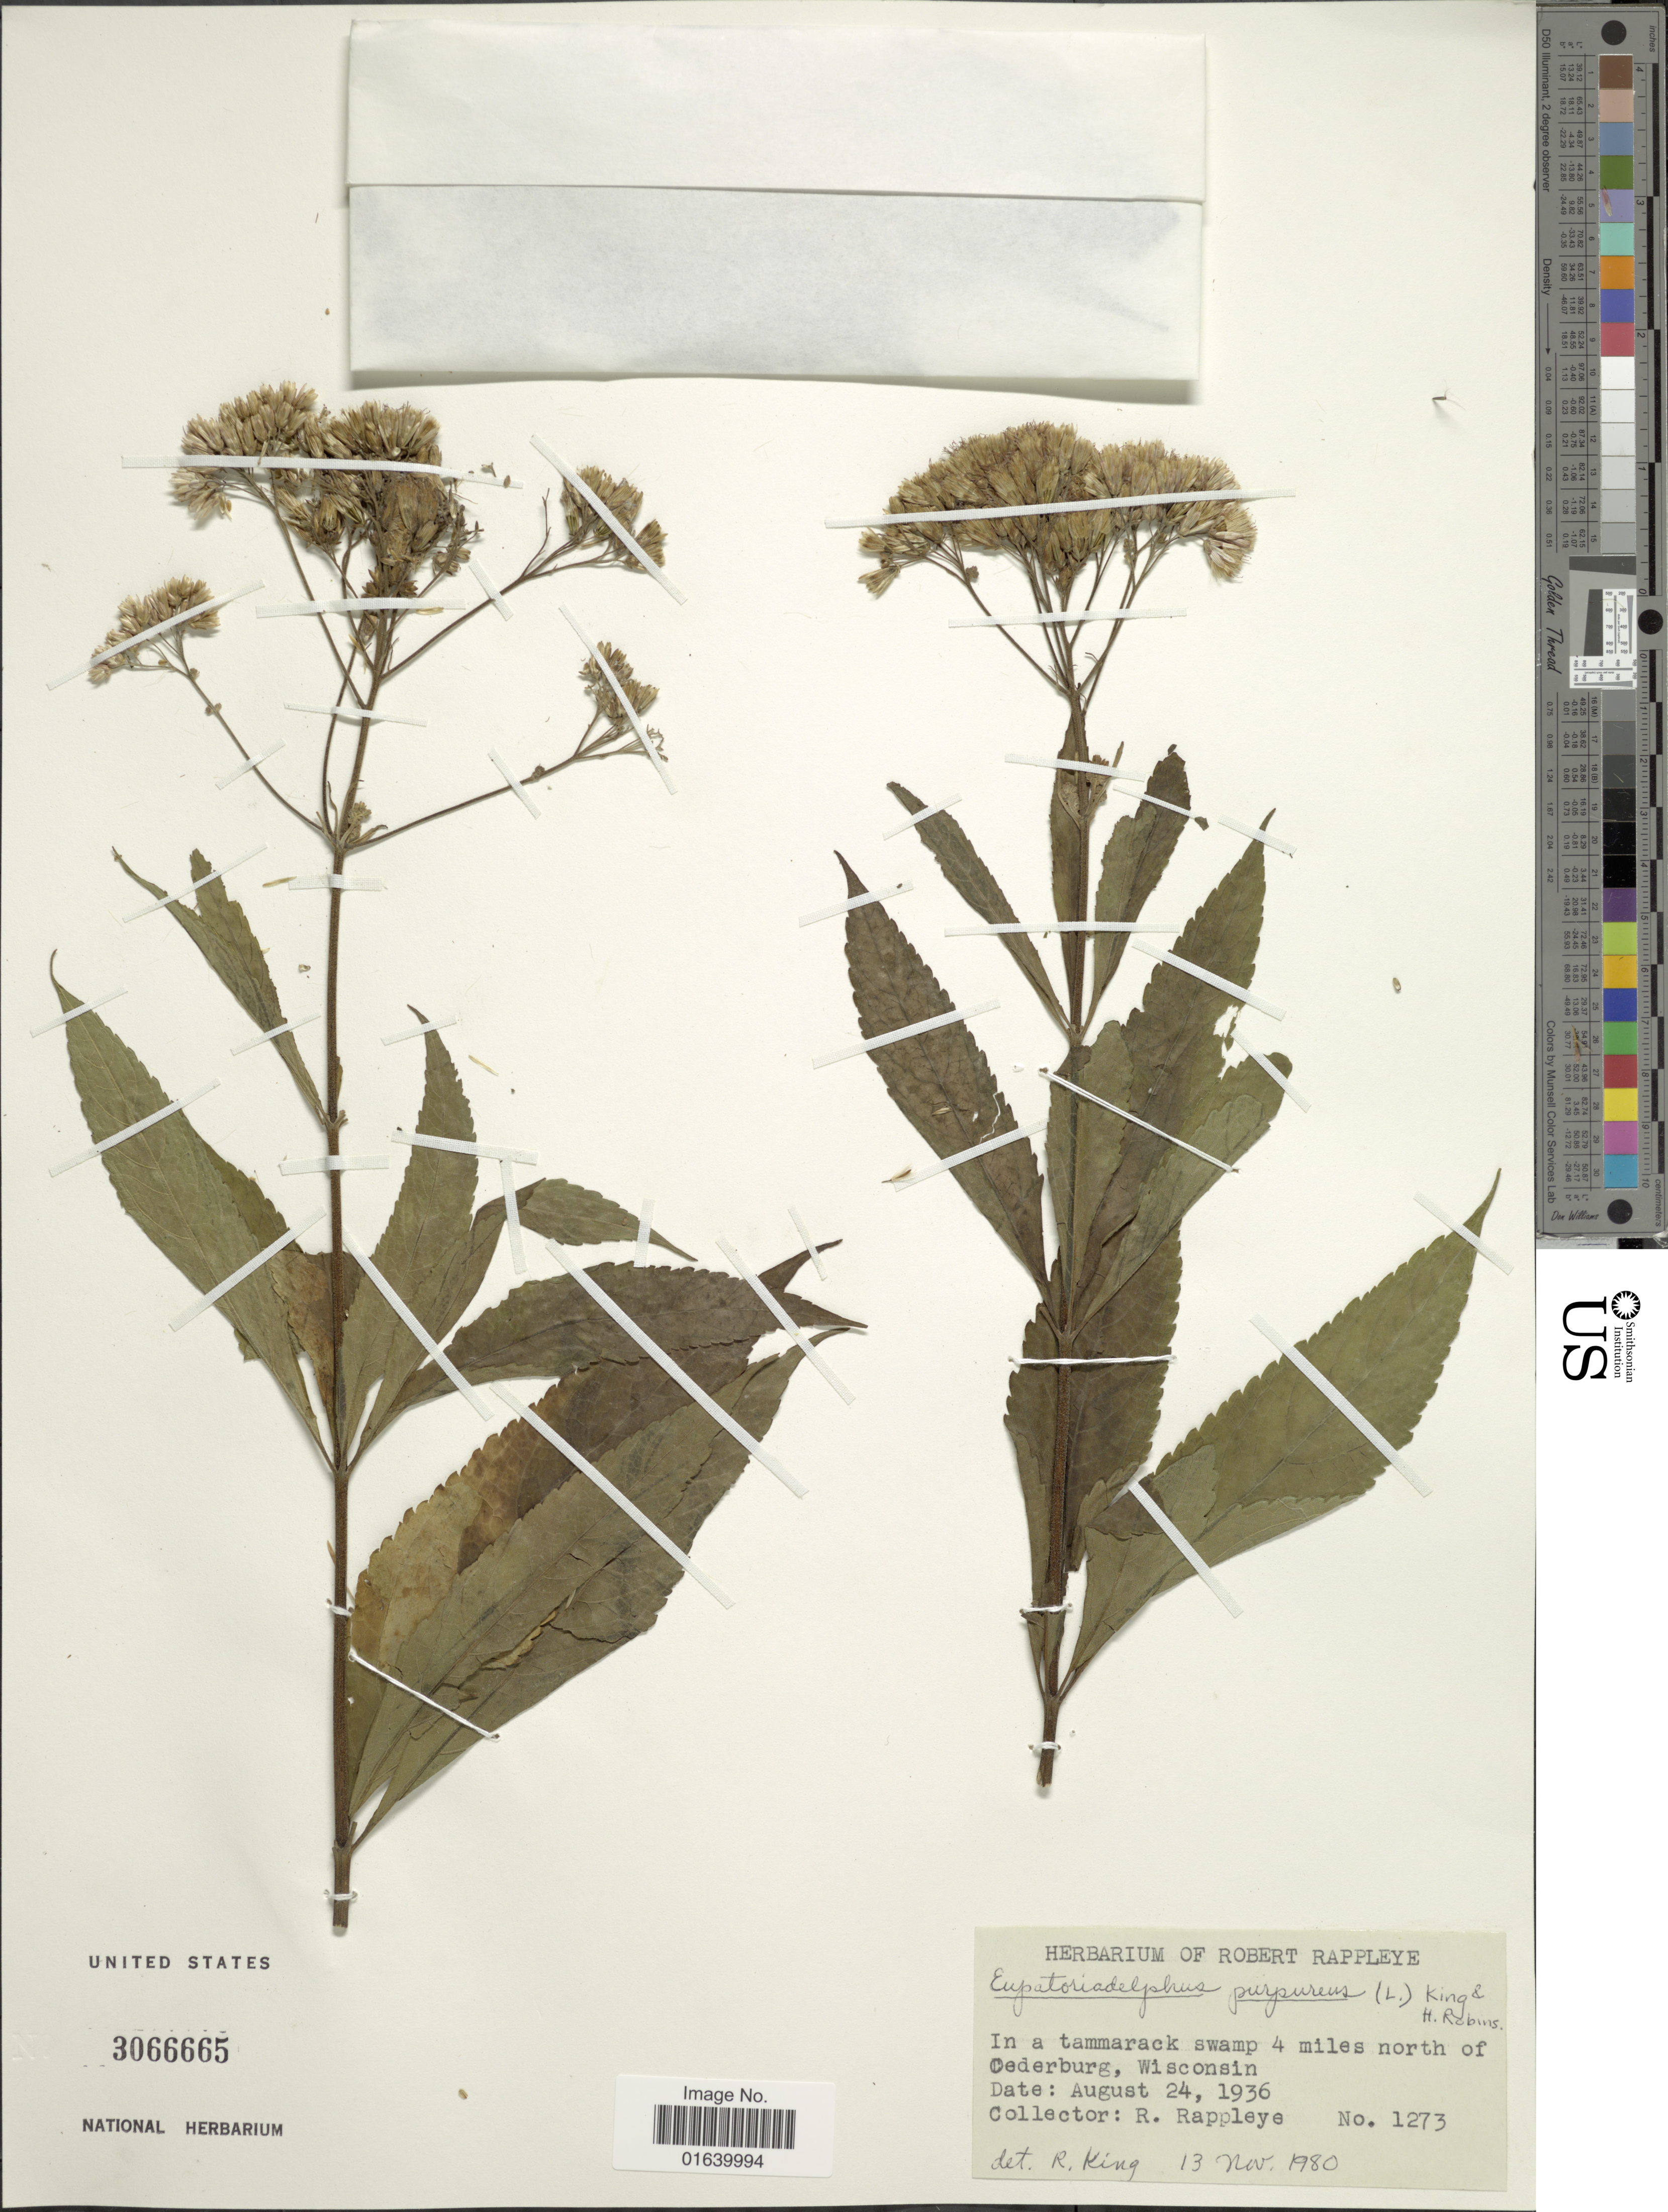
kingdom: Plantae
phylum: Tracheophyta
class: Magnoliopsida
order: Asterales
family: Asteraceae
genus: Eupatorium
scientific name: Eupatorium purpureum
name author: (L.) E.E. Lamont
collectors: R. Rappleye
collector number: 1273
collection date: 1936-08-24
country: United States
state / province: Wisconsin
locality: In a tammarack swamp 4 miles north of Cederburg, Wisconsin.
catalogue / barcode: US 3066665